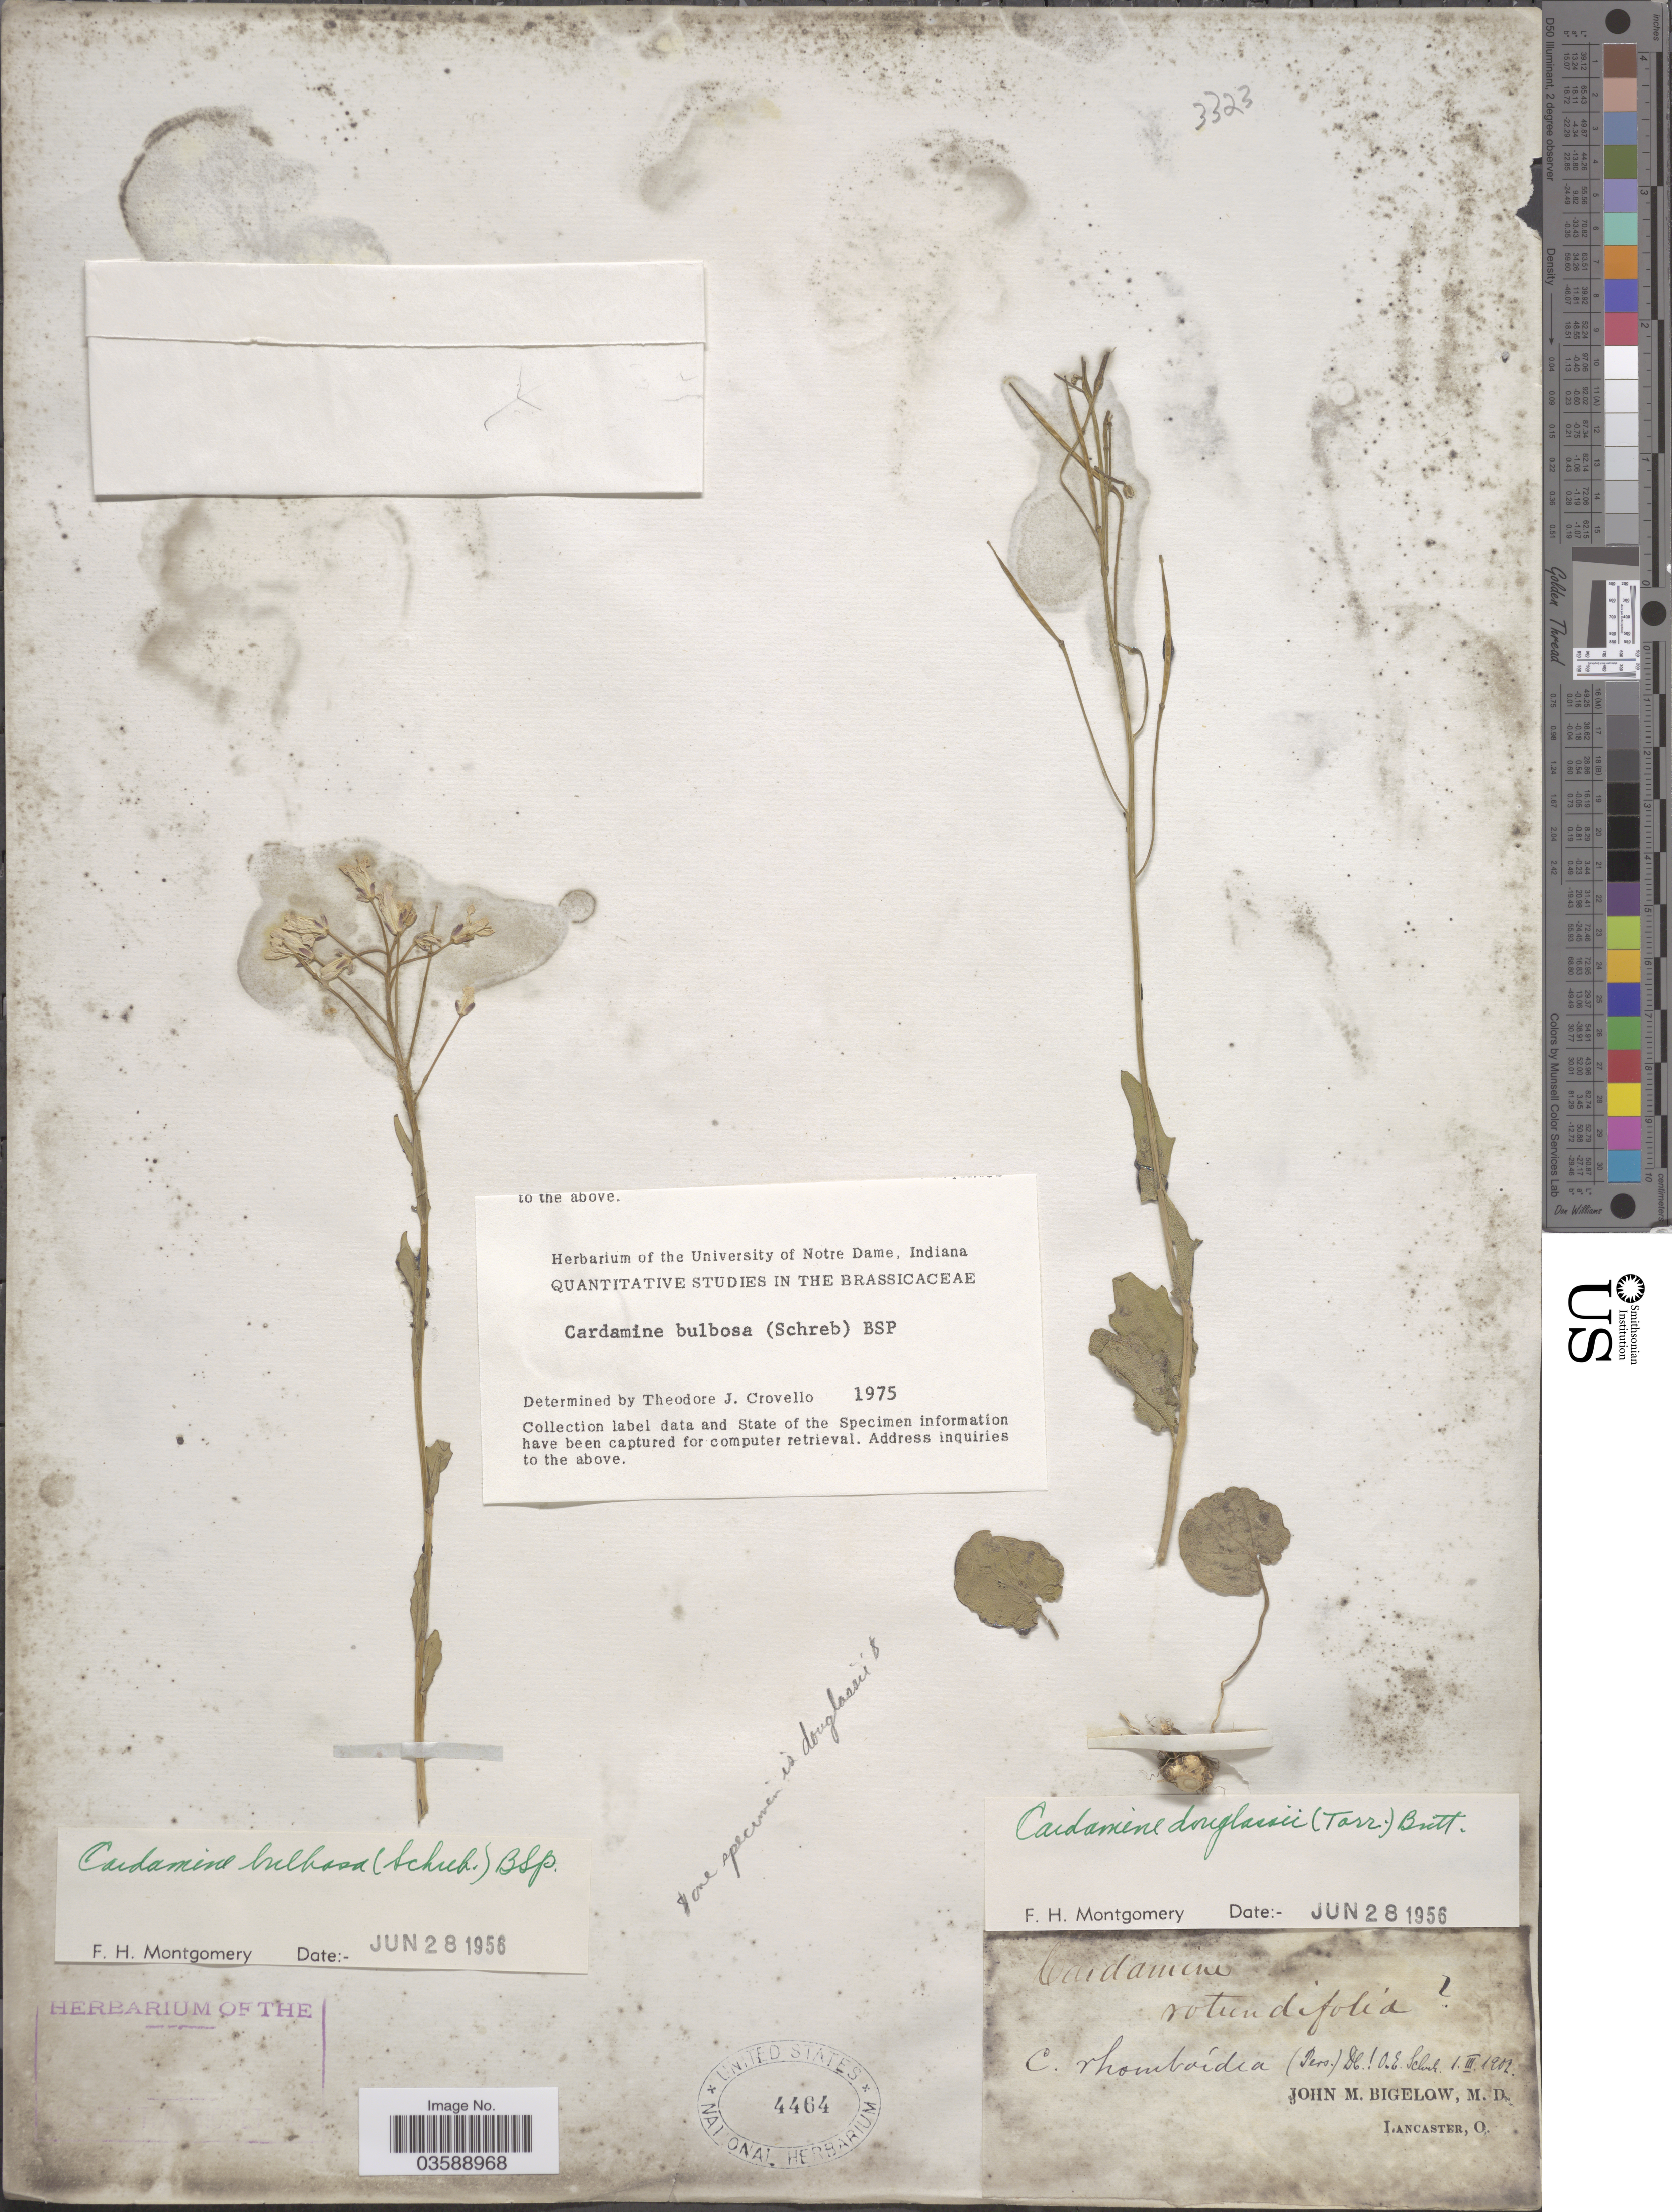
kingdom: Plantae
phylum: Tracheophyta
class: Magnoliopsida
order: Brassicales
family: Brassicaceae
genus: Cardamine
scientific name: Cardamine bulbosa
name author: (Schreb. ex Muhl.) Britton et al.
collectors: J. M. Bigelow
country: United States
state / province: Ohio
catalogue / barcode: US 4464